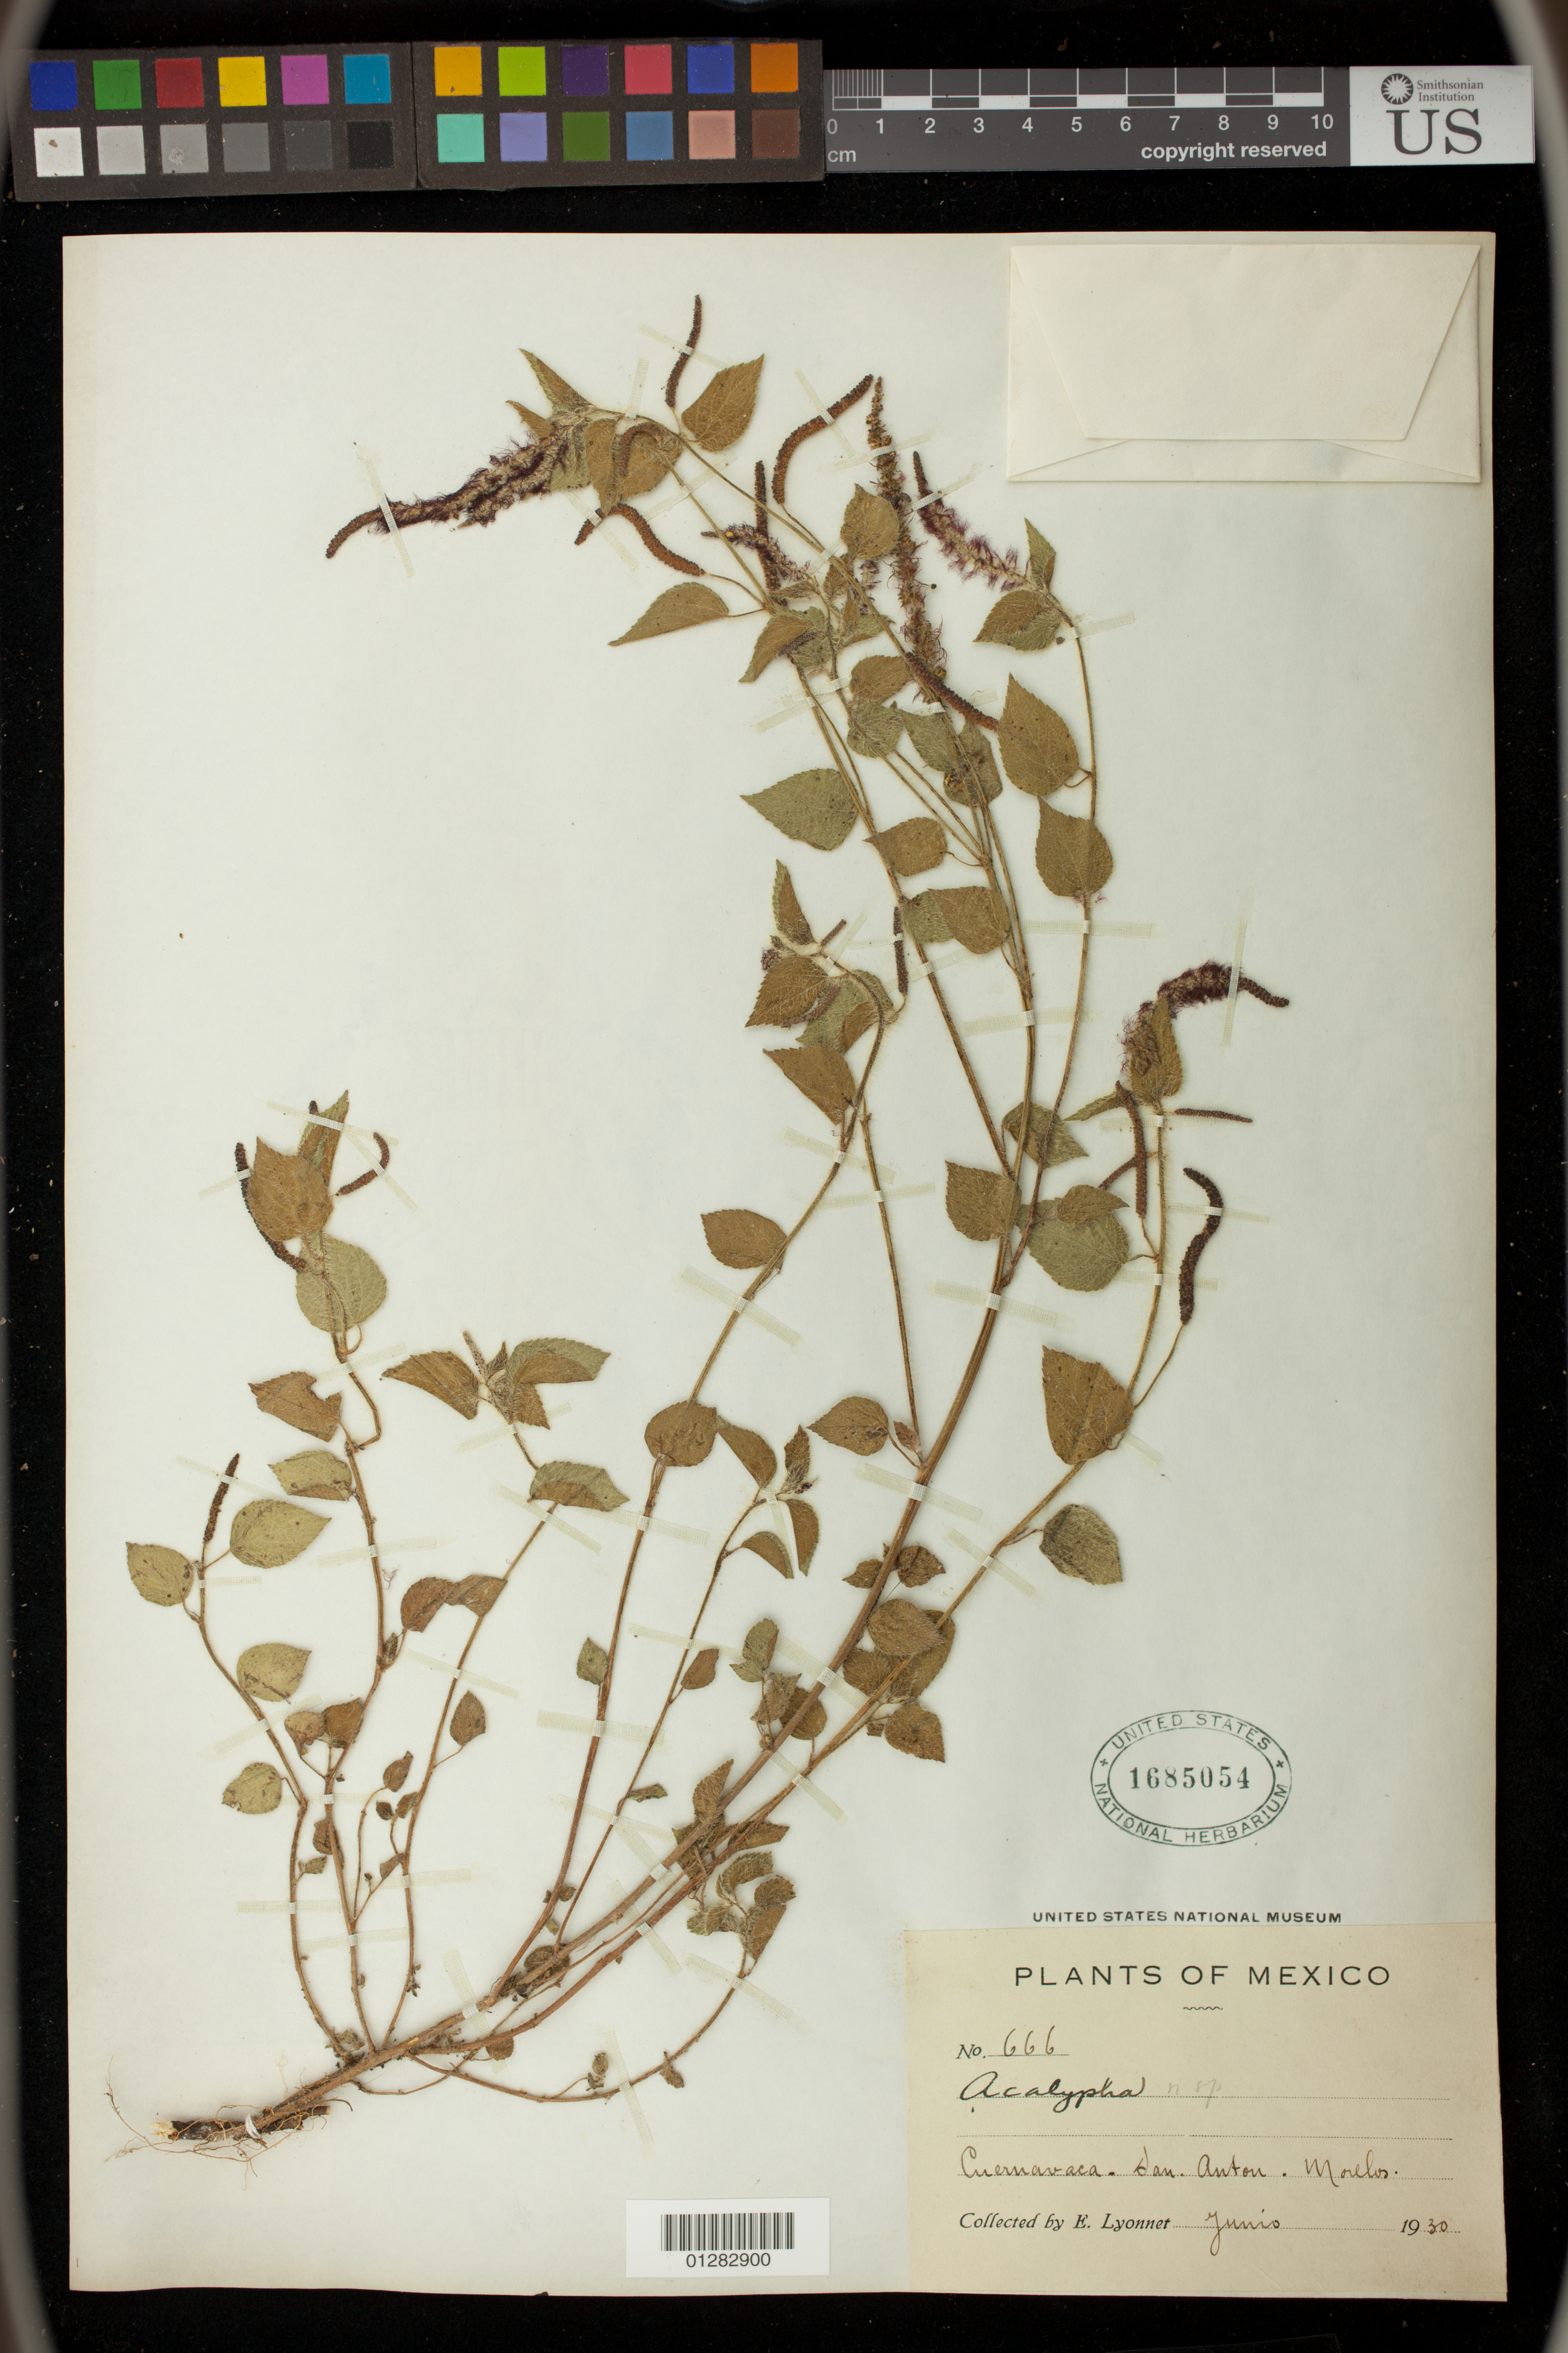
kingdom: Plantae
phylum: Tracheophyta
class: Magnoliopsida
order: Malpighiales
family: Euphorbiaceae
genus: Acalypha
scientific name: Acalypha sp.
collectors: E. Lyonnet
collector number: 666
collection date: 1930-06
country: Mexico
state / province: Morelos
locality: Cuernavaca. San Anton.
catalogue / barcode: US 1685054